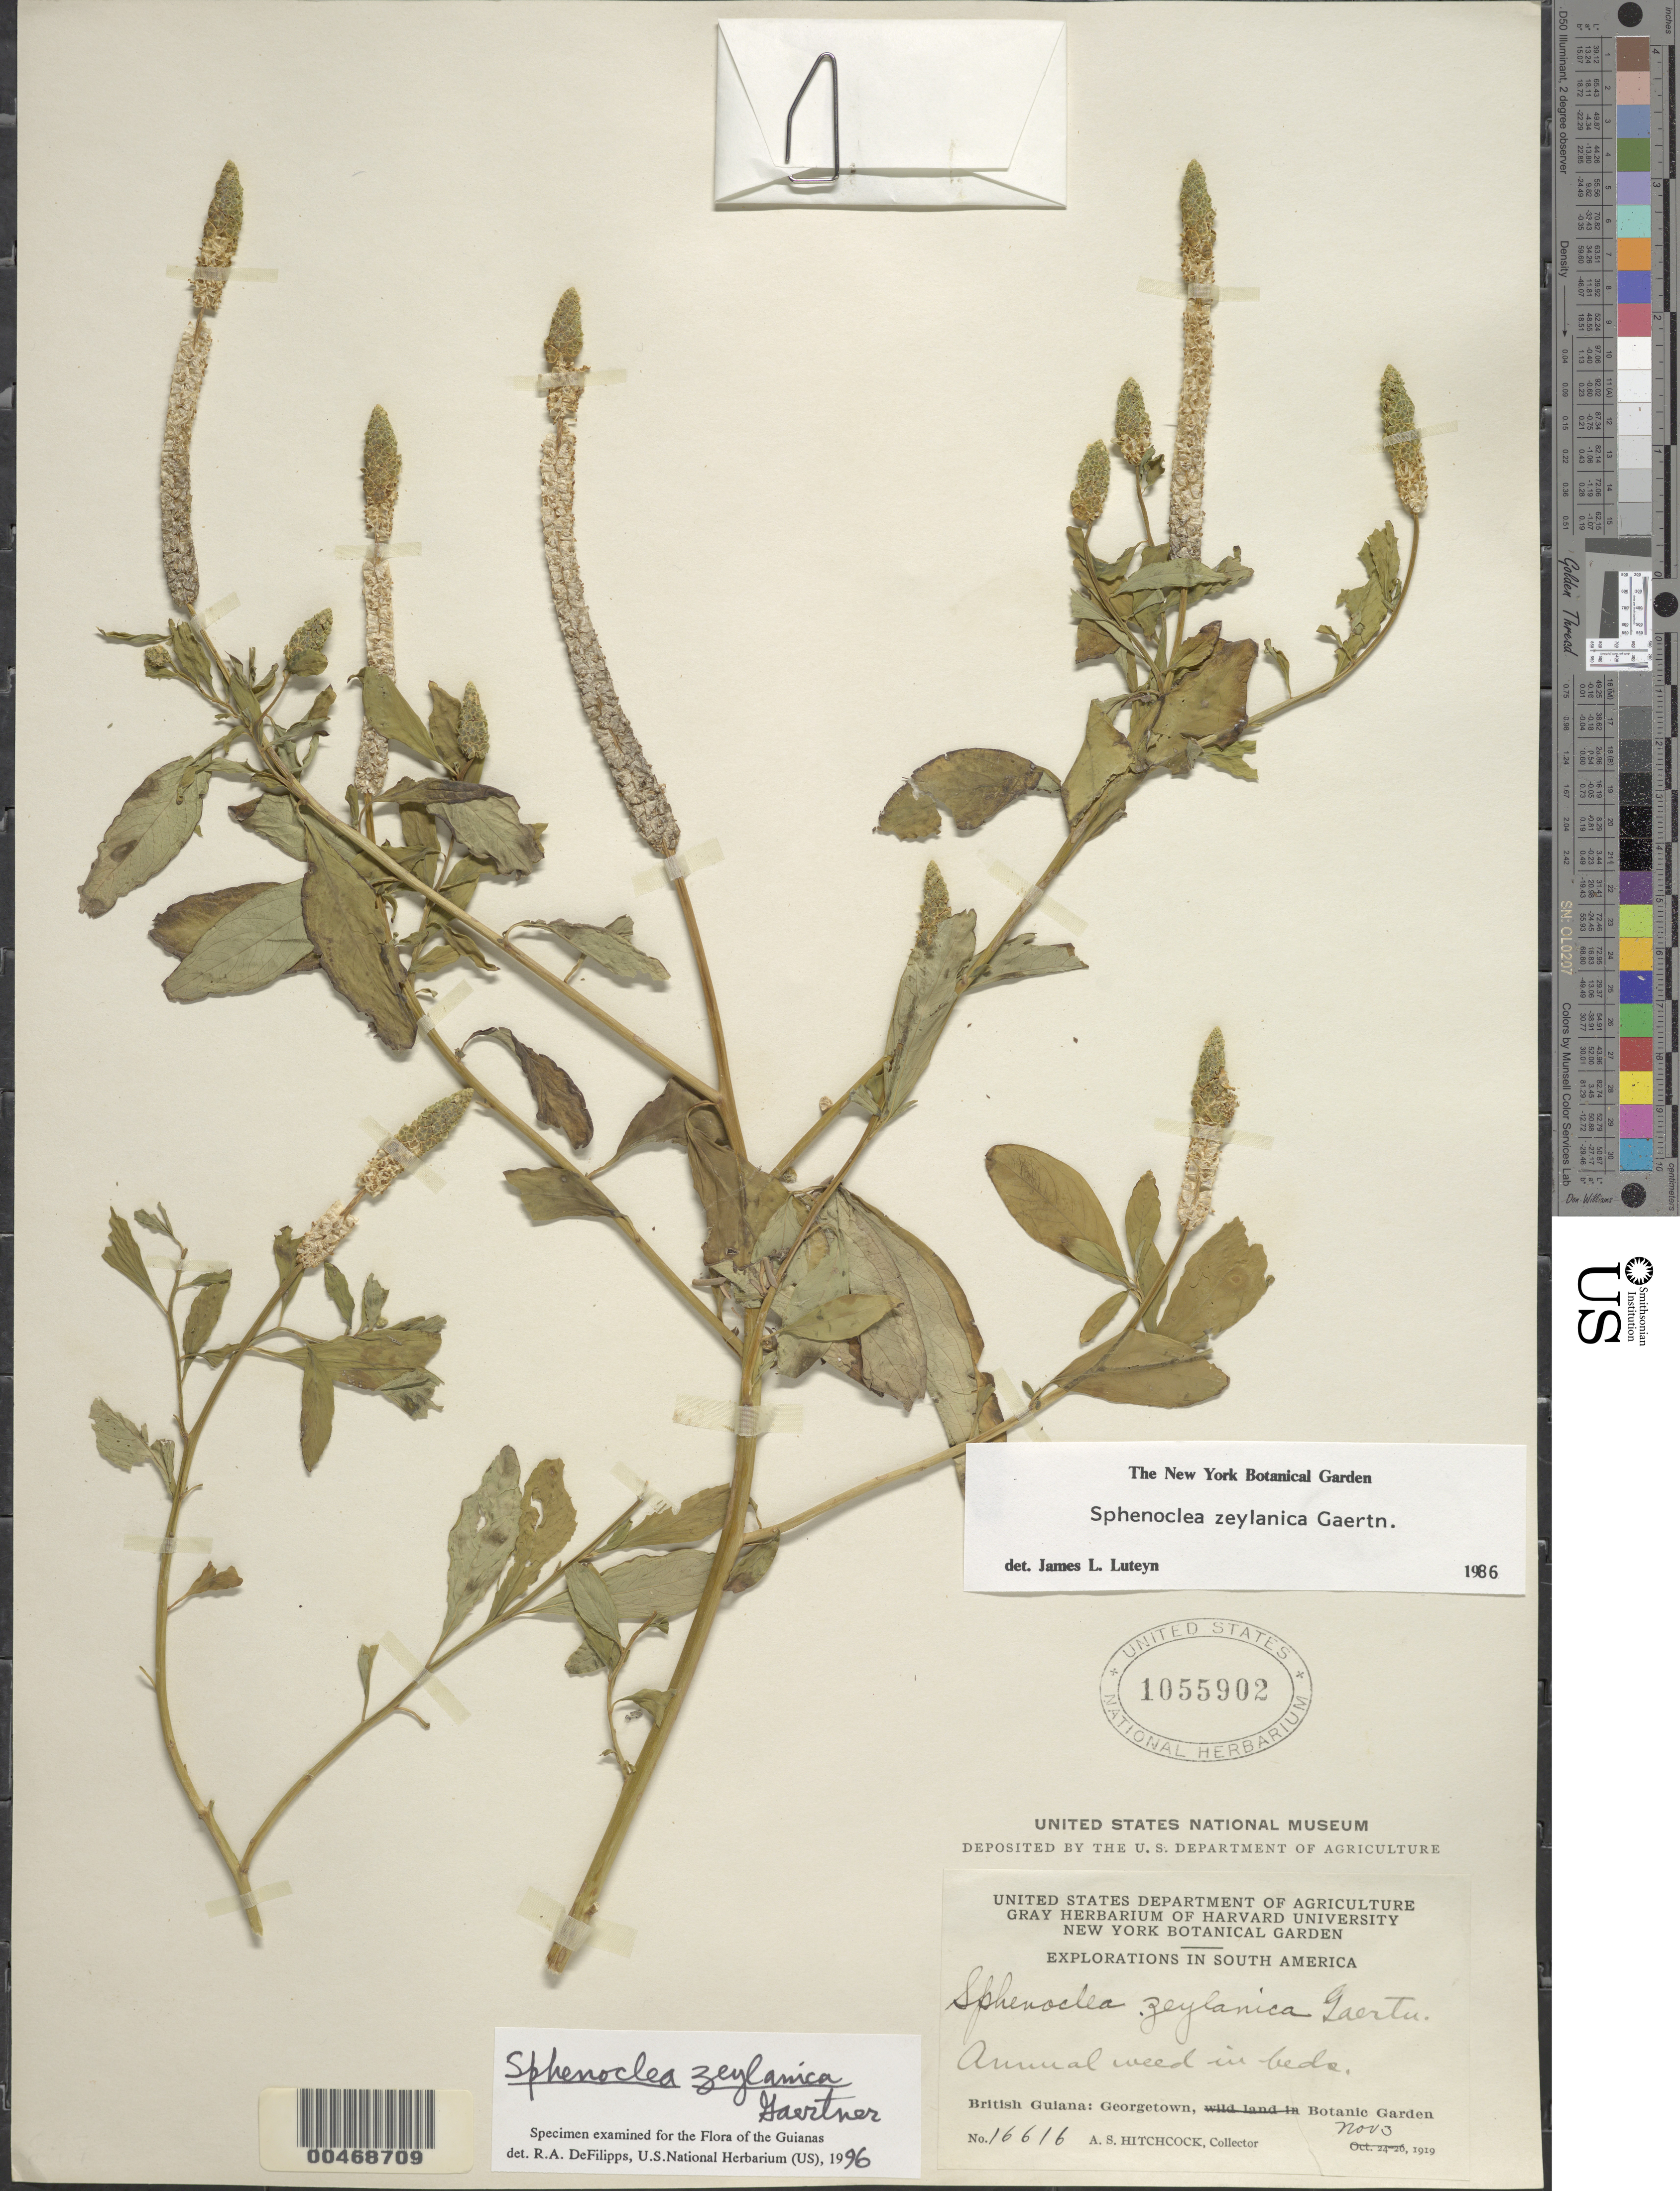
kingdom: Plantae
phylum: Tracheophyta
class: Magnoliopsida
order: Solanales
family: Sphenocleaceae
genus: Sphenoclea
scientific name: Sphenoclea zeylanica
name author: Gaertn.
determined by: DeFilipps, R. A.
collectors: A. S. Hitchcock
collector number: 16616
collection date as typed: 3-Nov-19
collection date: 1919-11-03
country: Guyana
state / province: Demerara-Mahaica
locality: Georgetown, Botanic Gardens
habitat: In beds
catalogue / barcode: US 1055902